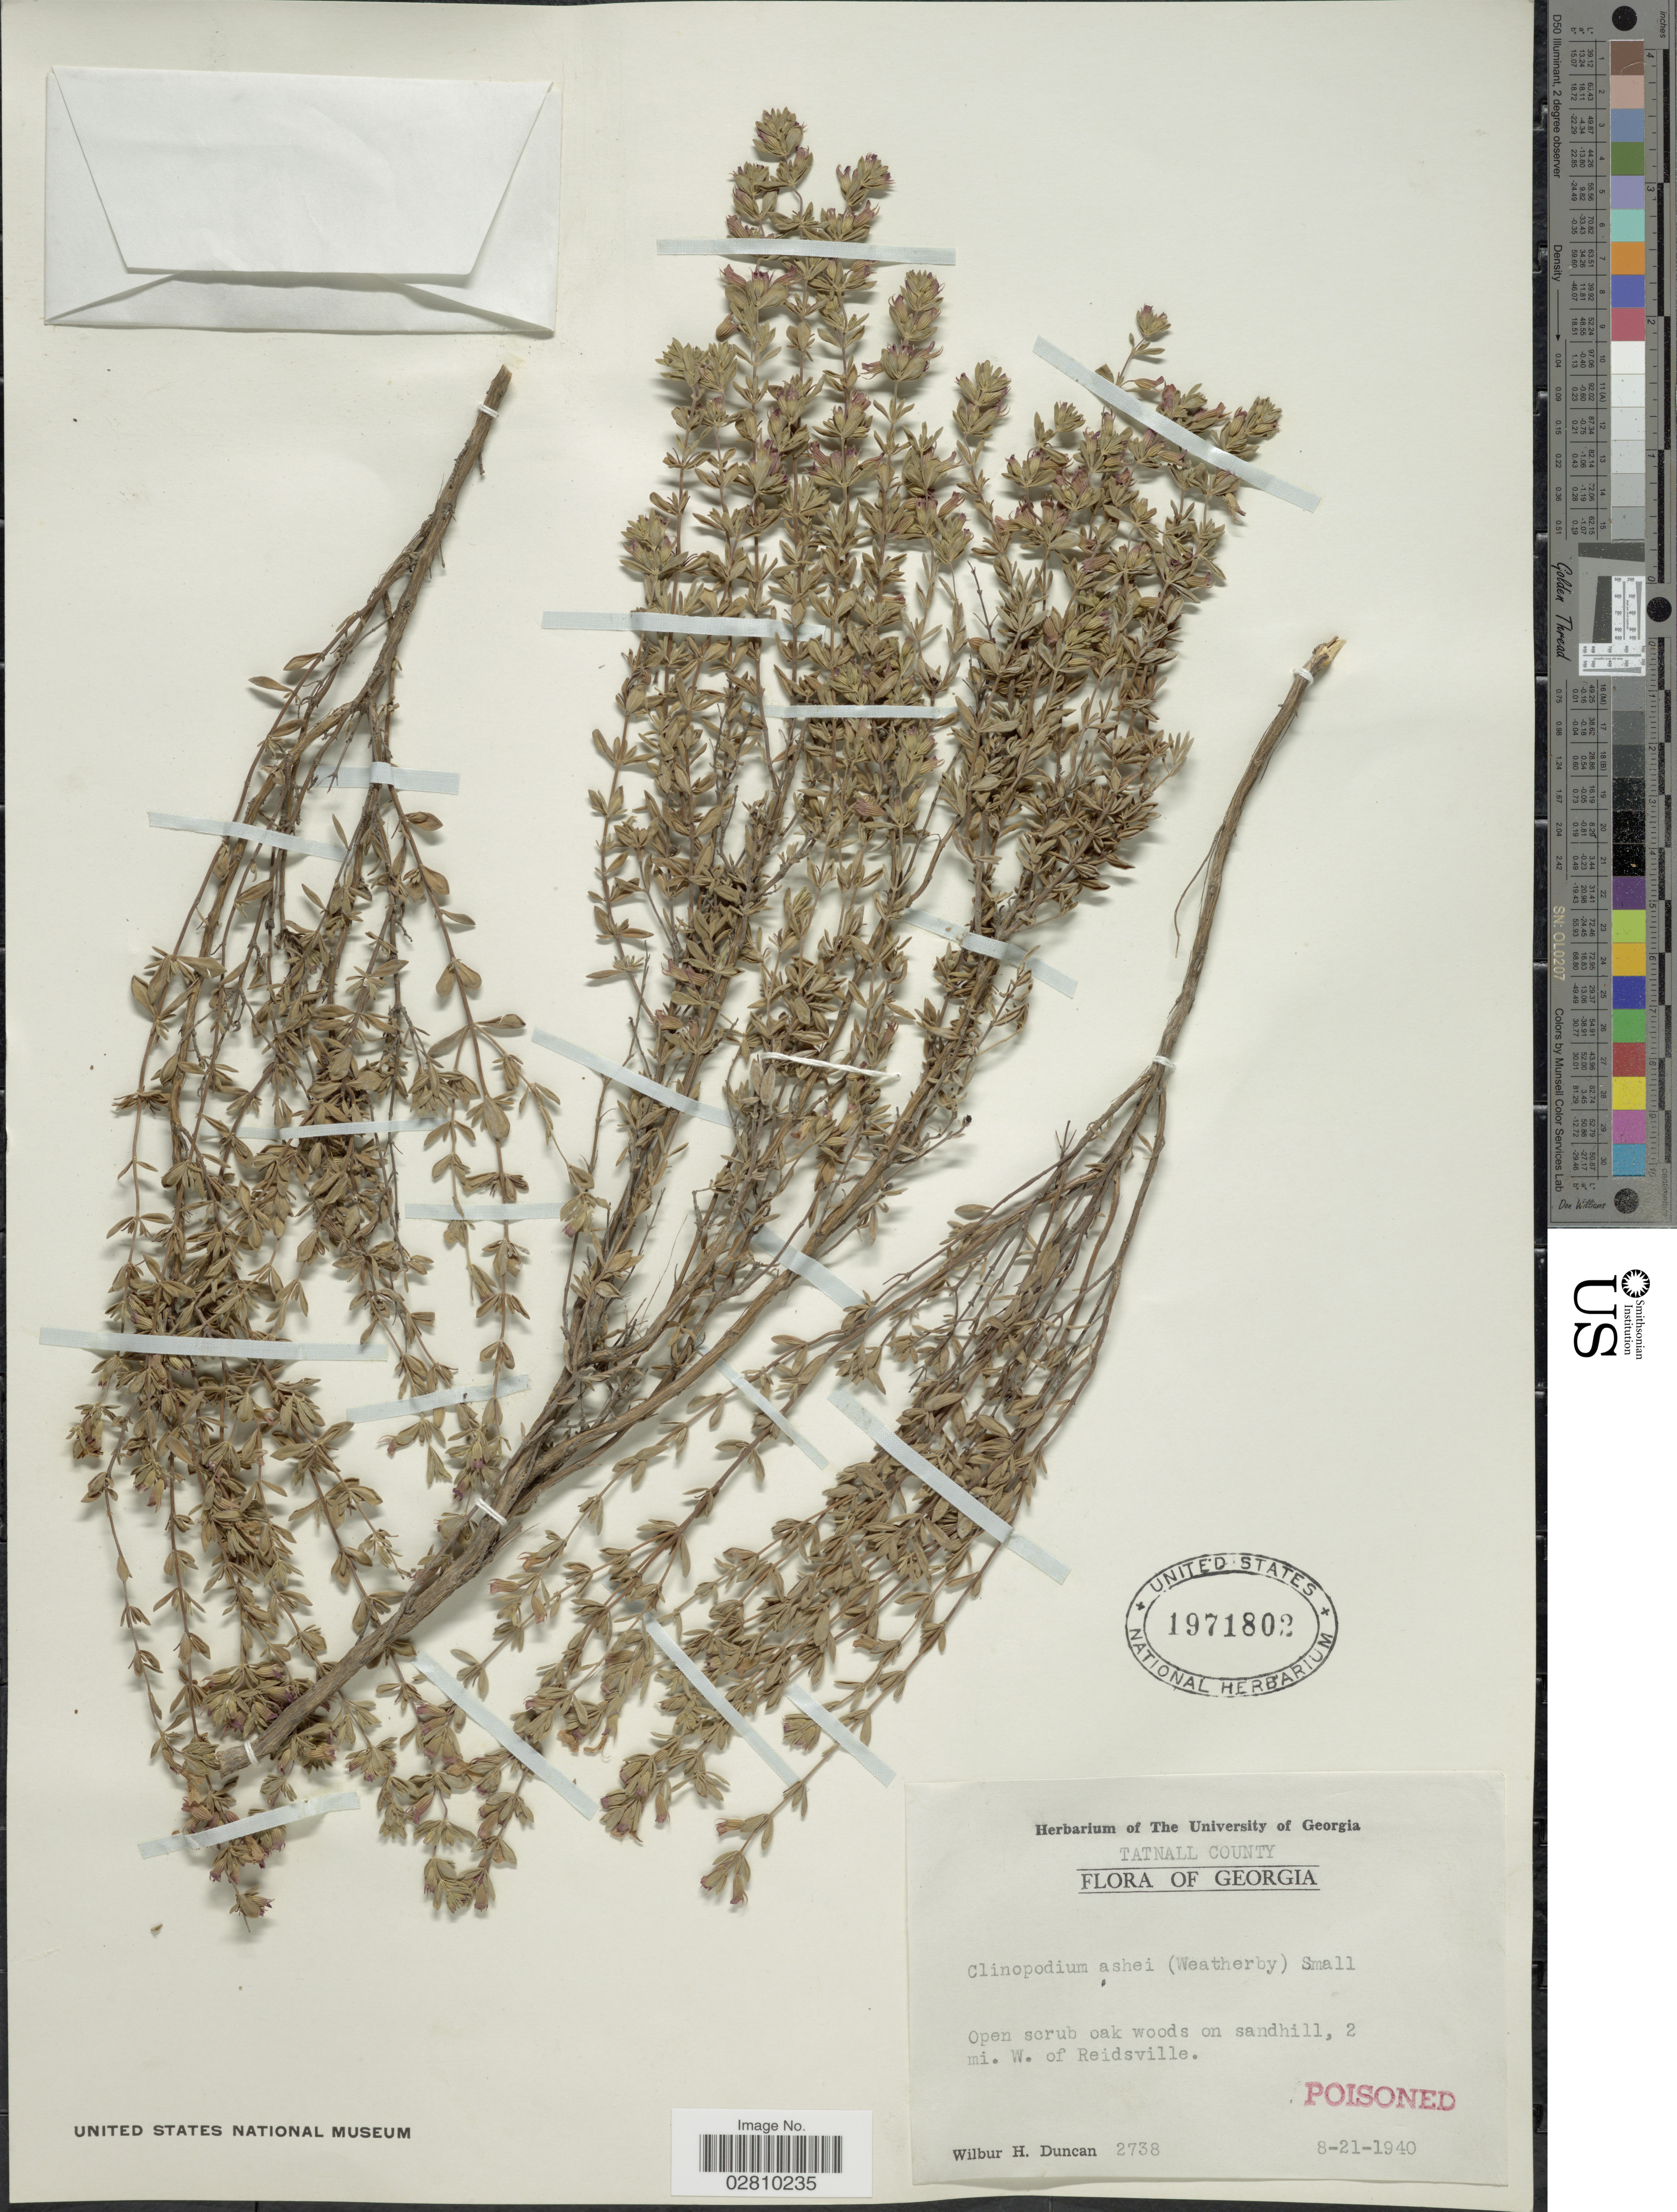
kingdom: Plantae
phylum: Tracheophyta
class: Magnoliopsida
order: Lamiales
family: Lamiaceae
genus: Clinopodium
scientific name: Clinopodium ashei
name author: (Weath.) Small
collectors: W. H. Duncan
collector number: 2738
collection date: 1940-08-21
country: United States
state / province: Georgia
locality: Tatnall County. Open scrub oak woods on sandhill, 2 mi. W. of Reidsville.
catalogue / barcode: US 1971802